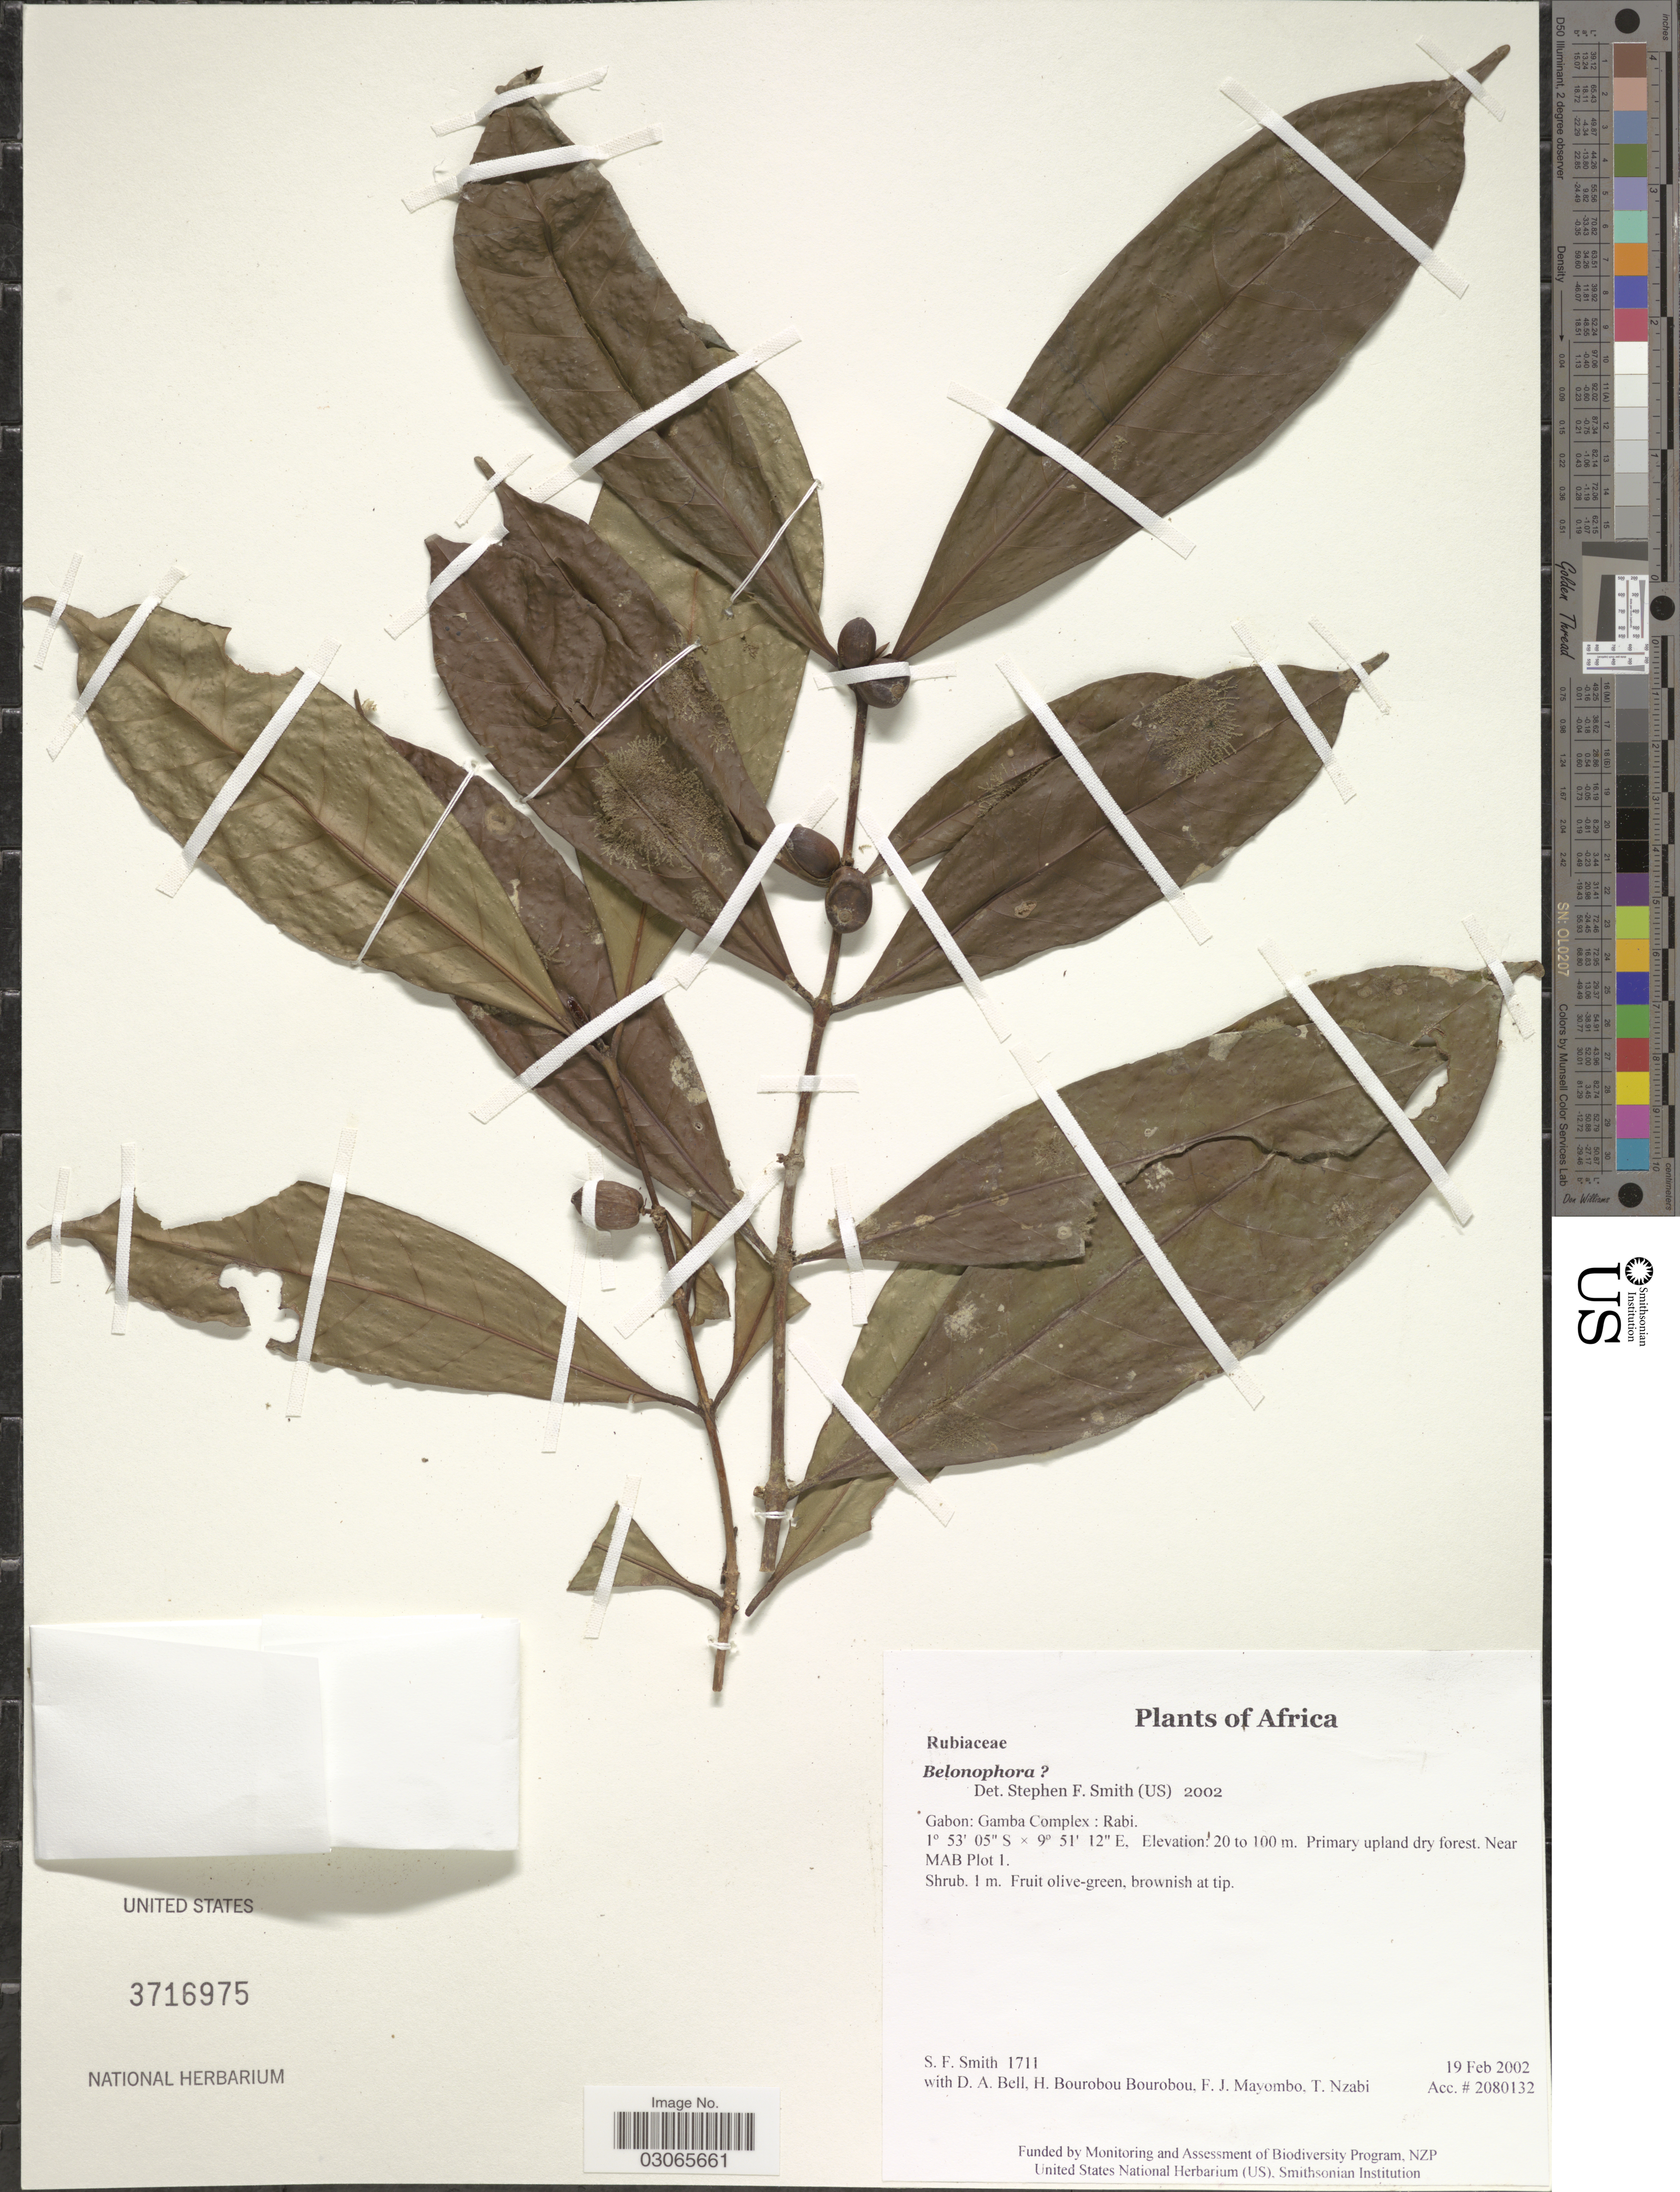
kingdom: Plantae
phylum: Tracheophyta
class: Magnoliopsida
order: Gentianales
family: Rubiaceae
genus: Belonophora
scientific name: Belonophora sp.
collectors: S.F. Smith, D. A. Bell, H. Bourobou Bourobou & F. J. Mayombo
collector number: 1711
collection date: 2002-02-19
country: Gabon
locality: Gamba Complex: Rabi. Near MAB Plot 1.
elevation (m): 20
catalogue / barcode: US 3716975